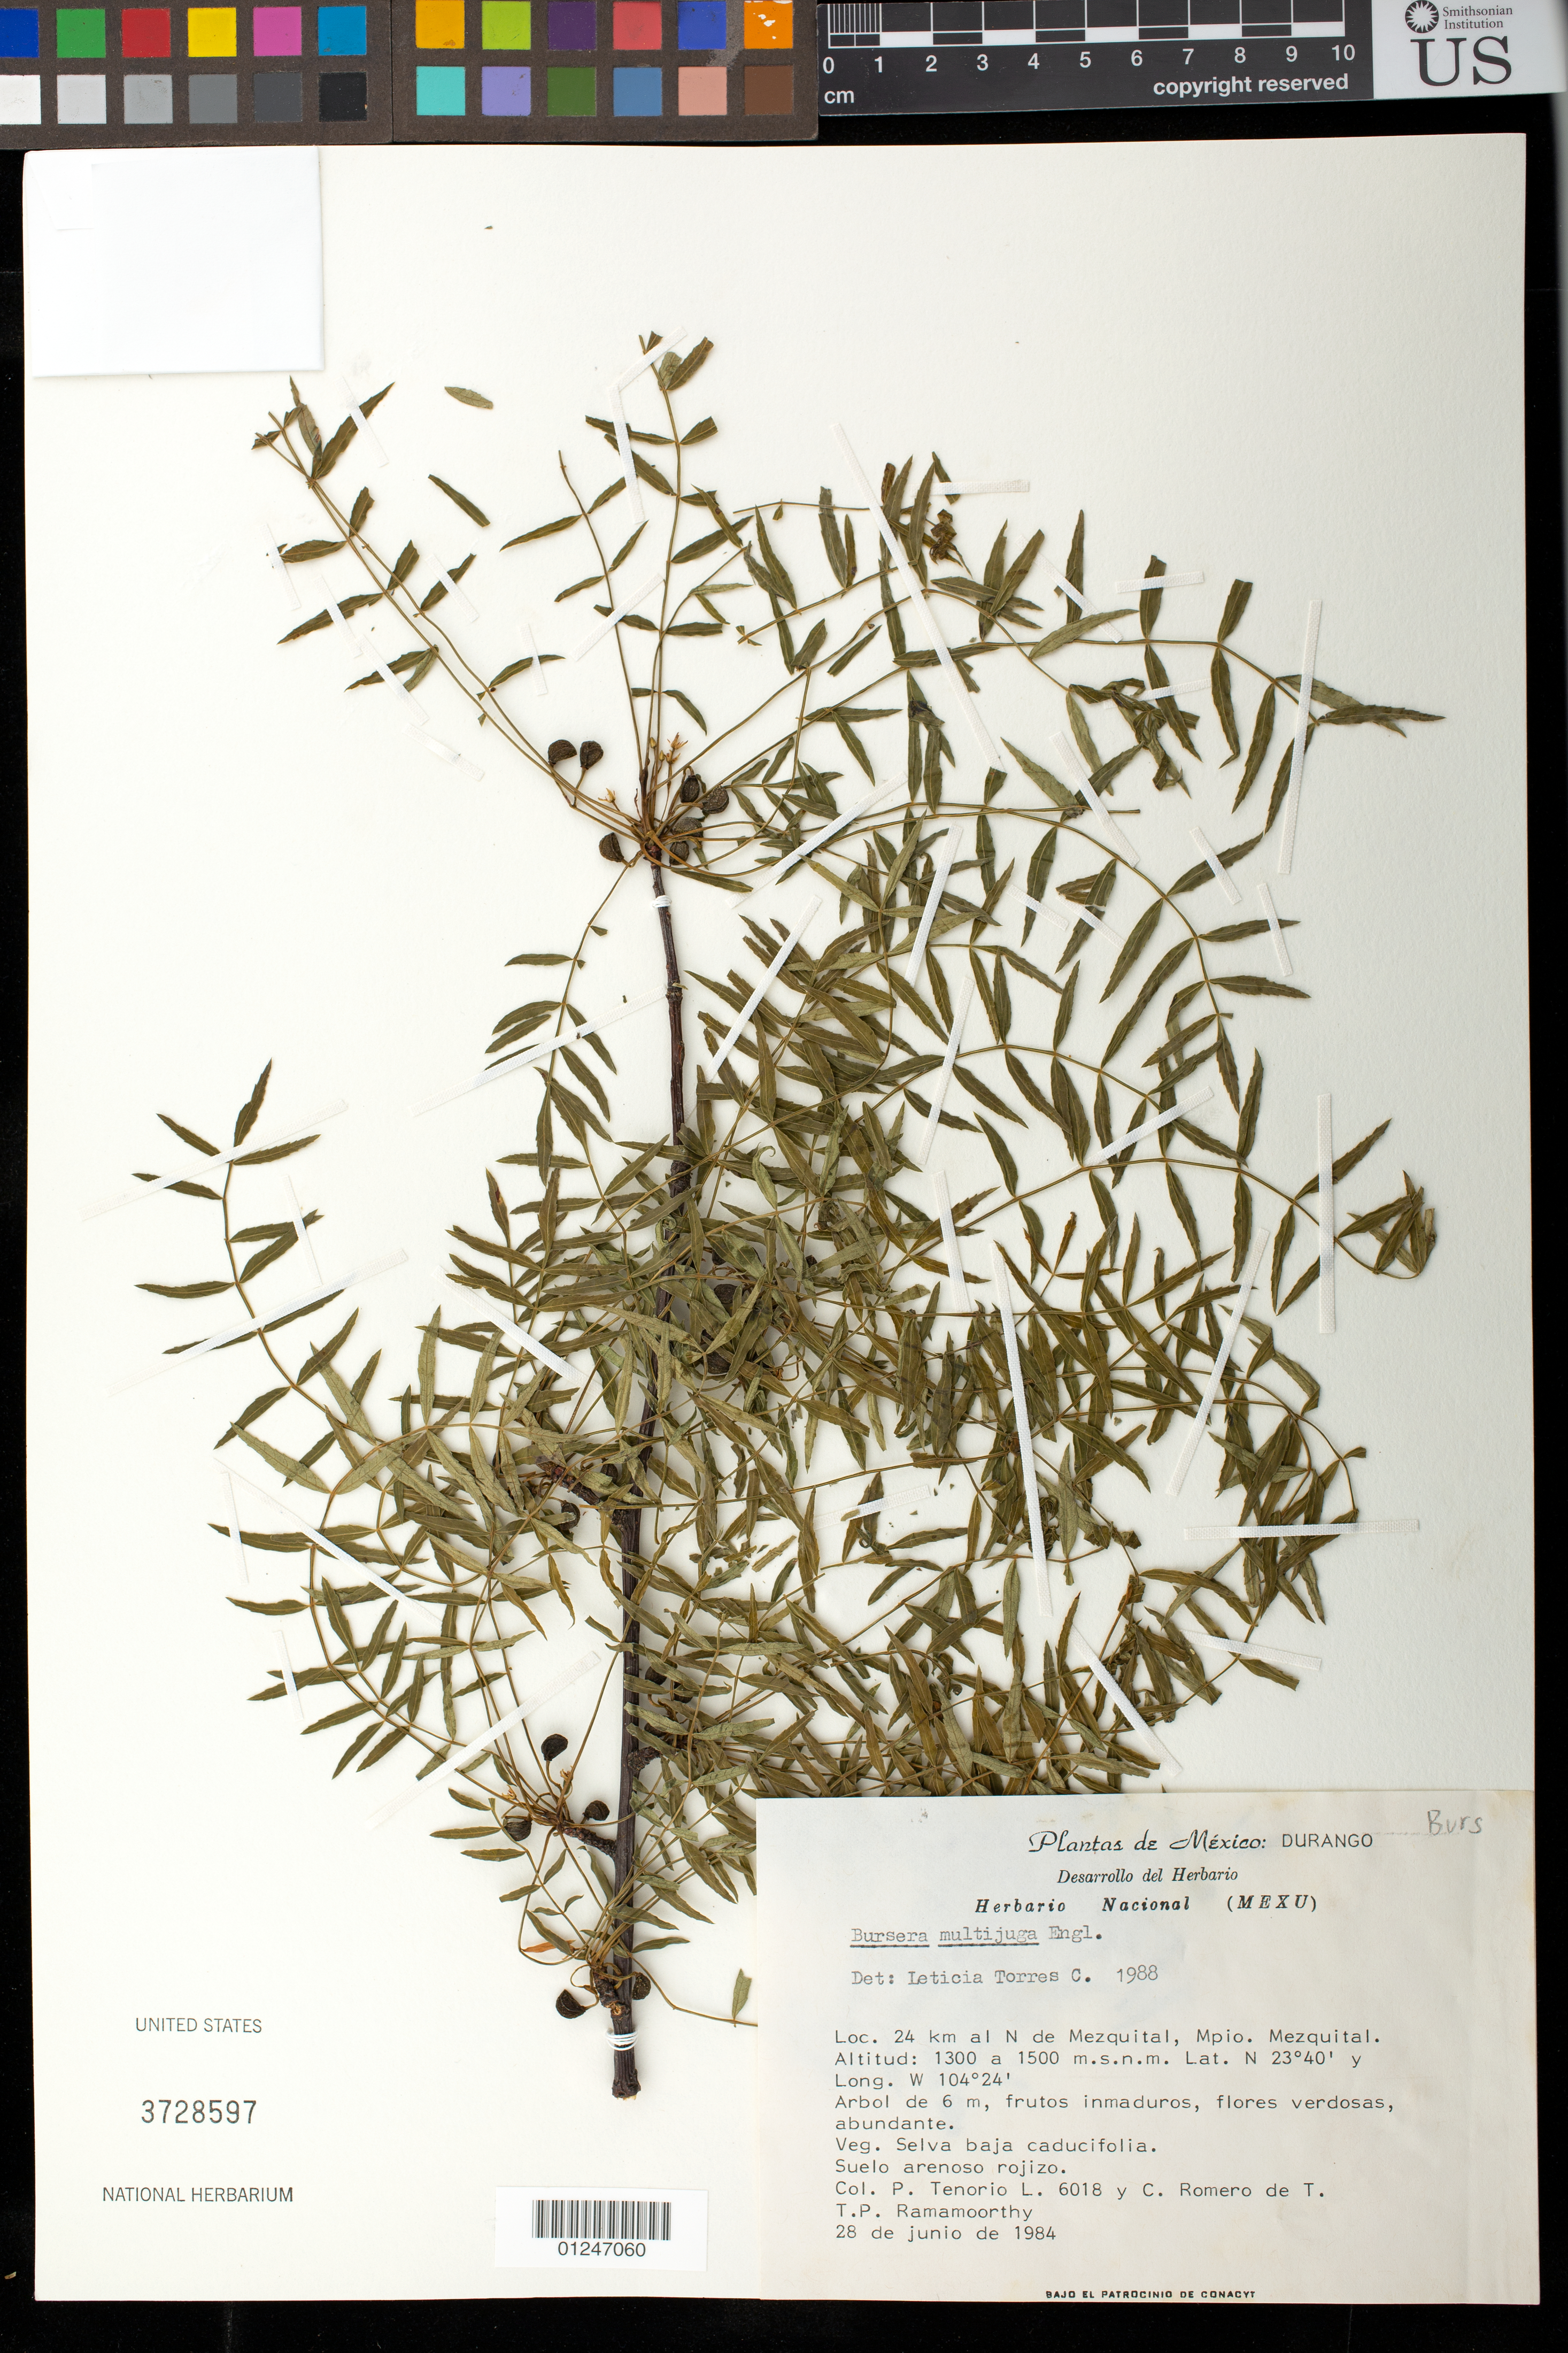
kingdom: Plantae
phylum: Tracheophyta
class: Magnoliopsida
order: Sapindales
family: Burseraceae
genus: Bursera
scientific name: Bursera multijuga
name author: Engl.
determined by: Torres-Colin, L.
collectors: P. Tenorio L., C. Romero de T. & T. P. Ramamoorthy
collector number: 6018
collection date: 1984-06-28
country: Mexico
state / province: Durango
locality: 24 km al N de Mezquital, Mpio. Mezquital.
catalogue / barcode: US 3728597